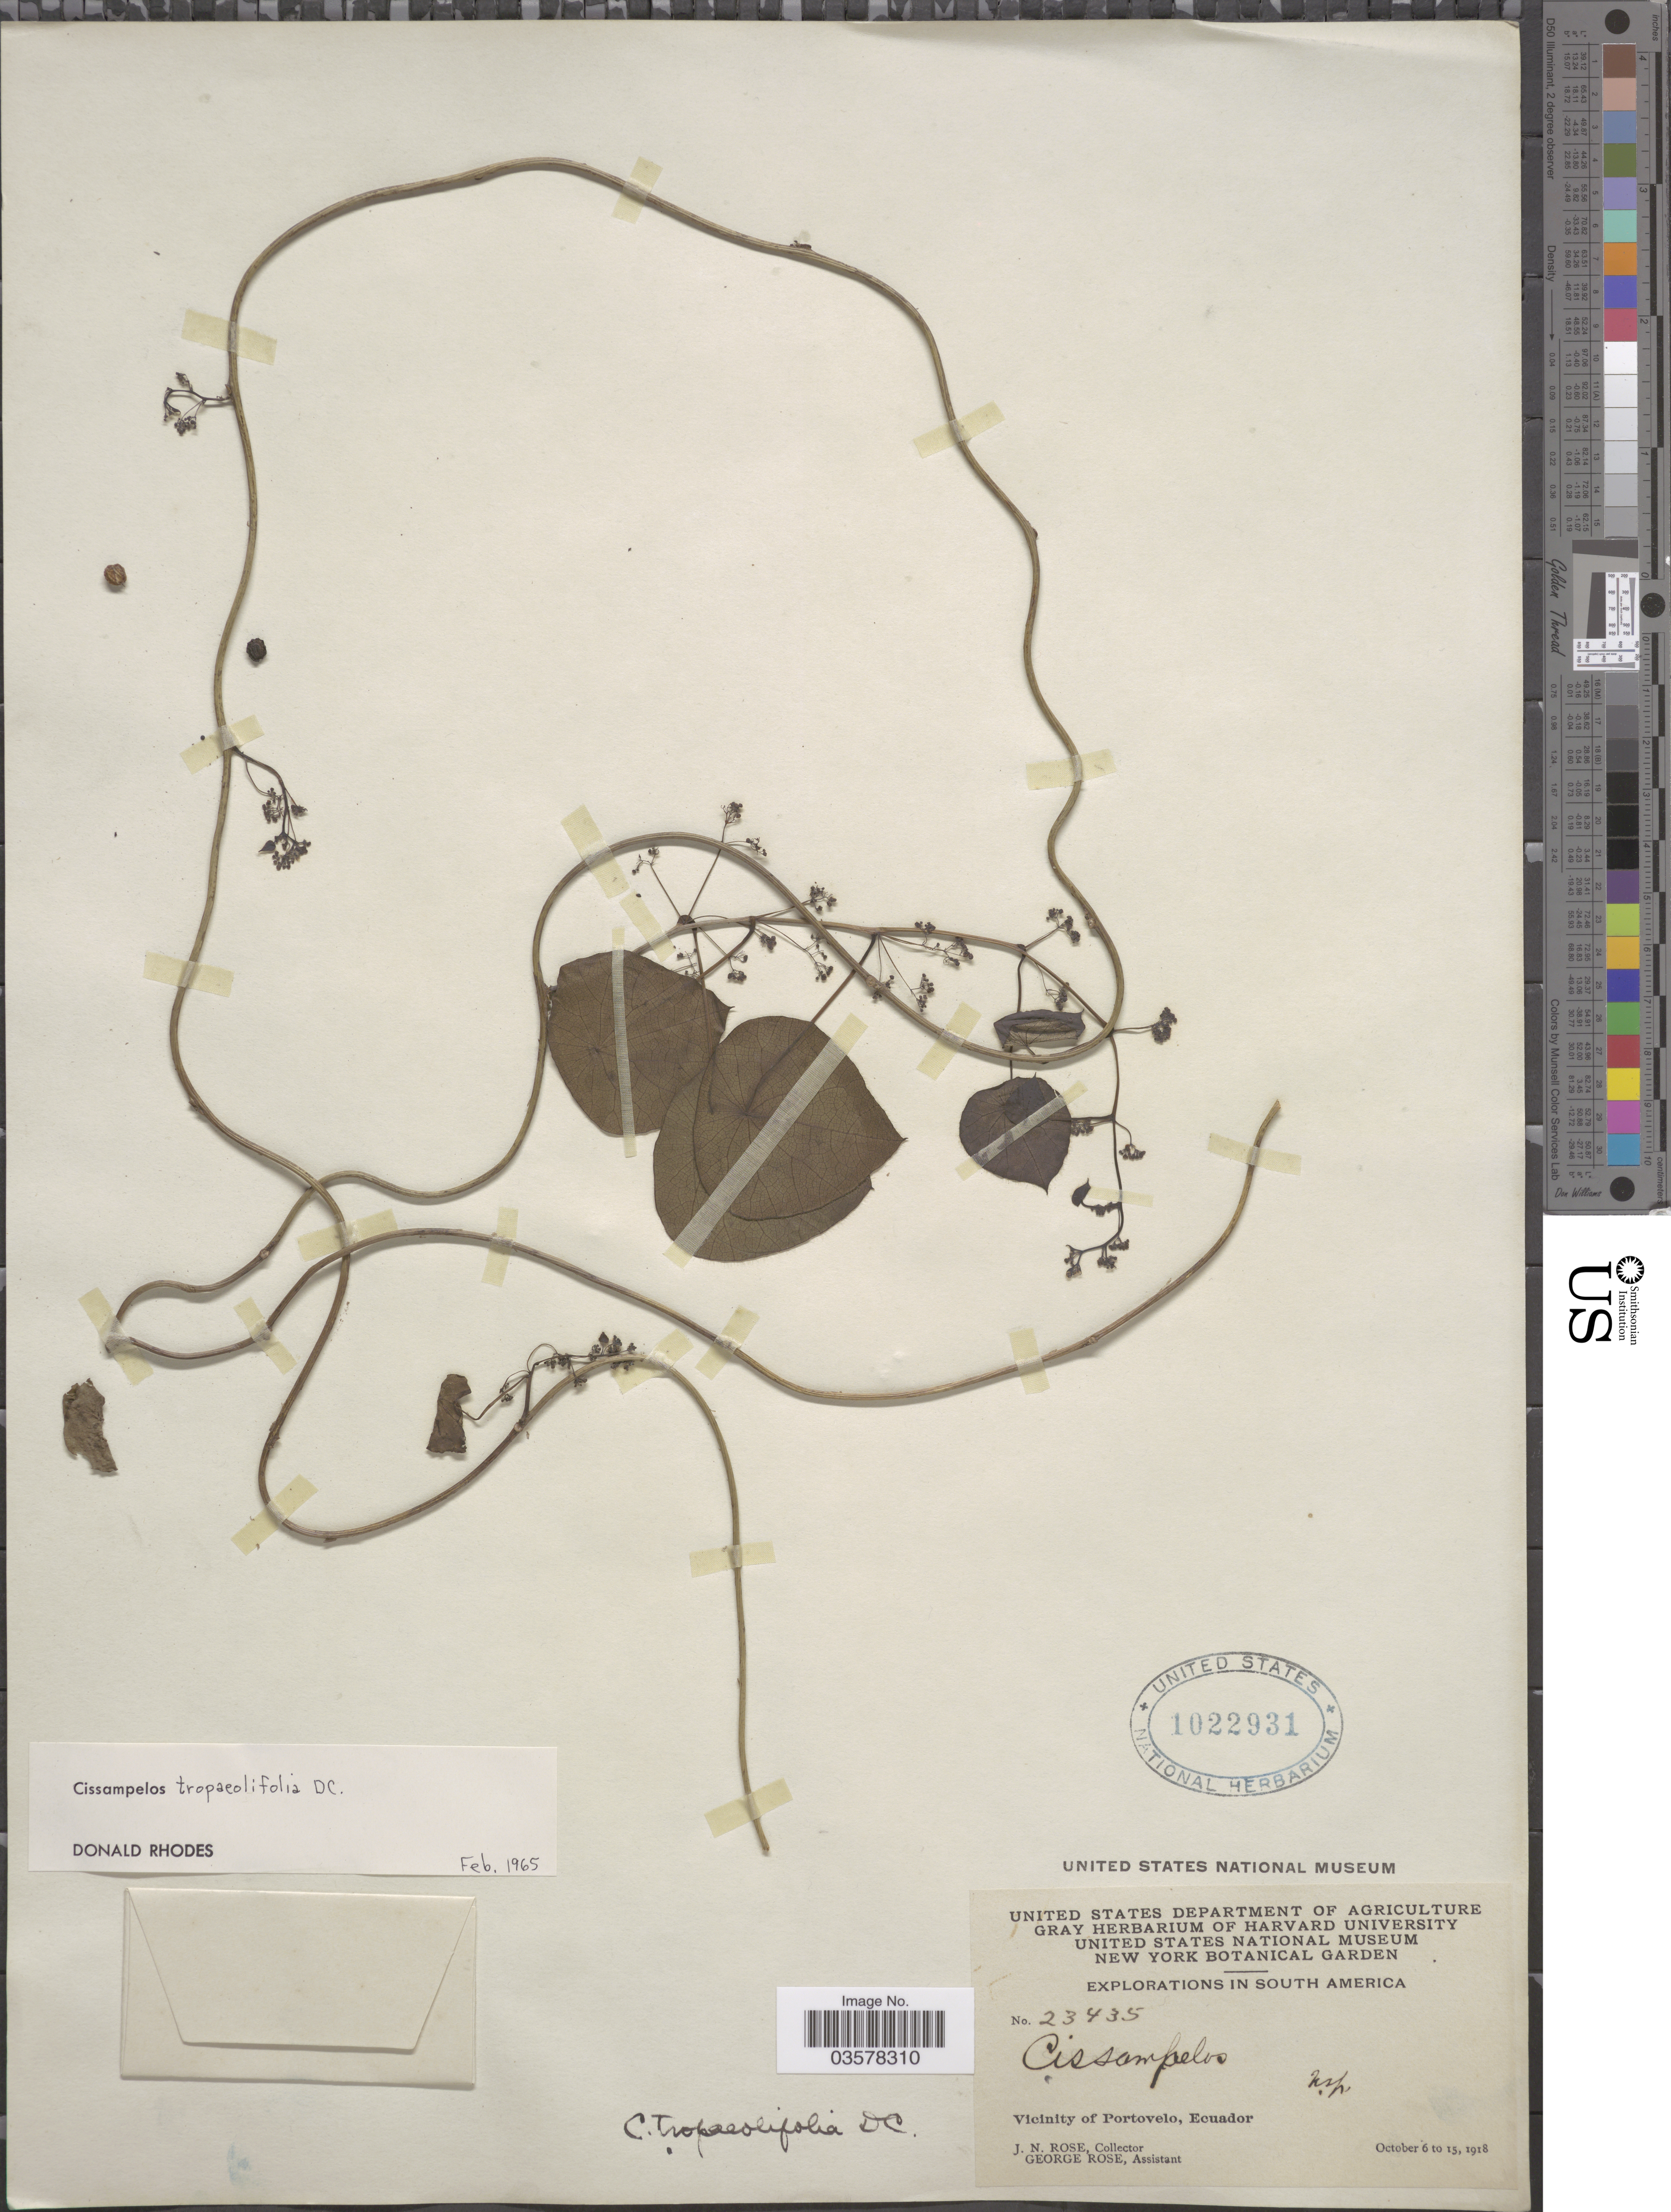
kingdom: Plantae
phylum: Tracheophyta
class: Magnoliopsida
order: Ranunculales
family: Menispermaceae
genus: Cissampelos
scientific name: Cissampelos tropaeolifolia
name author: DC.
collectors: J. N. Rose & G. Rose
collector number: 23435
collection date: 1918-10-06/1918-10-15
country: Ecuador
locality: Vicinity of Portovelo.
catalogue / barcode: US 1022931